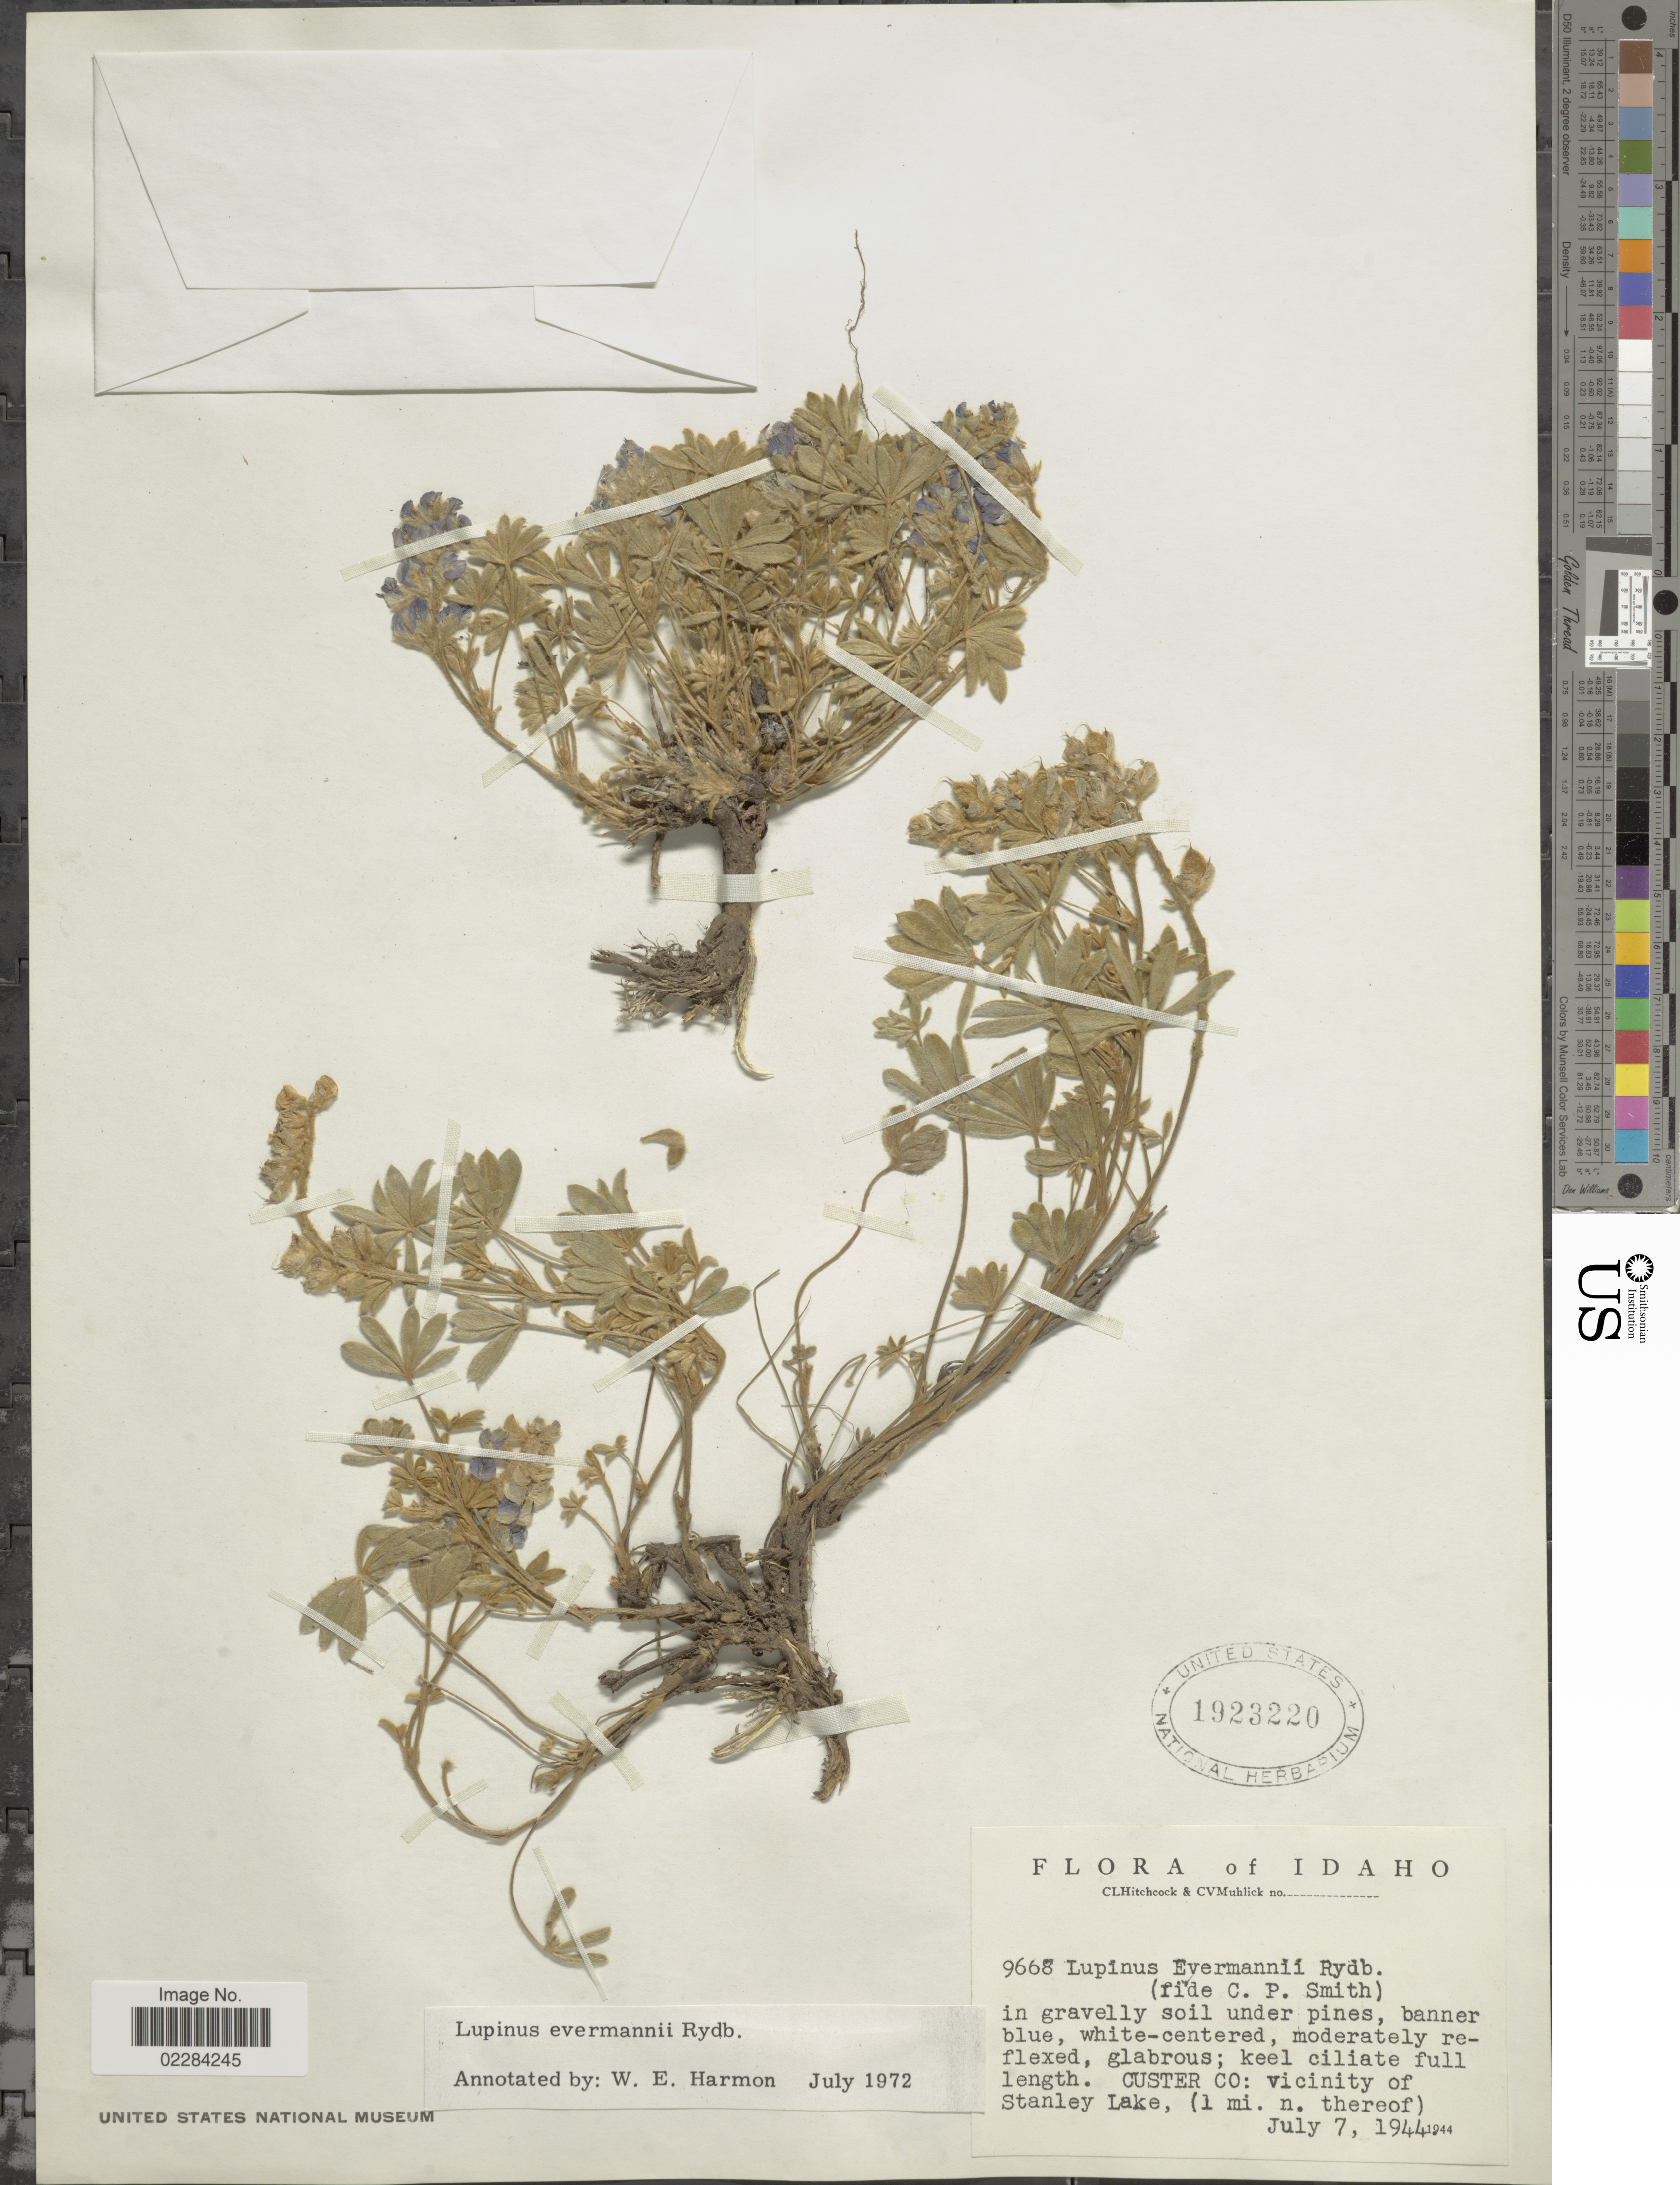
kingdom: Plantae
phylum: Tracheophyta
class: Magnoliopsida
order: Fabales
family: Fabaceae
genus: Lupinus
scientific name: Lupinus evermannii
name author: Rydb.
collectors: C. L. Hitchcock & C. V. Muhlick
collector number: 9668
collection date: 1944-07-07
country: United States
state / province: Idaho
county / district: Custer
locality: Vicinity of Stanley Lake, (1 mi. n. thereof).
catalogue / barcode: US 1923220